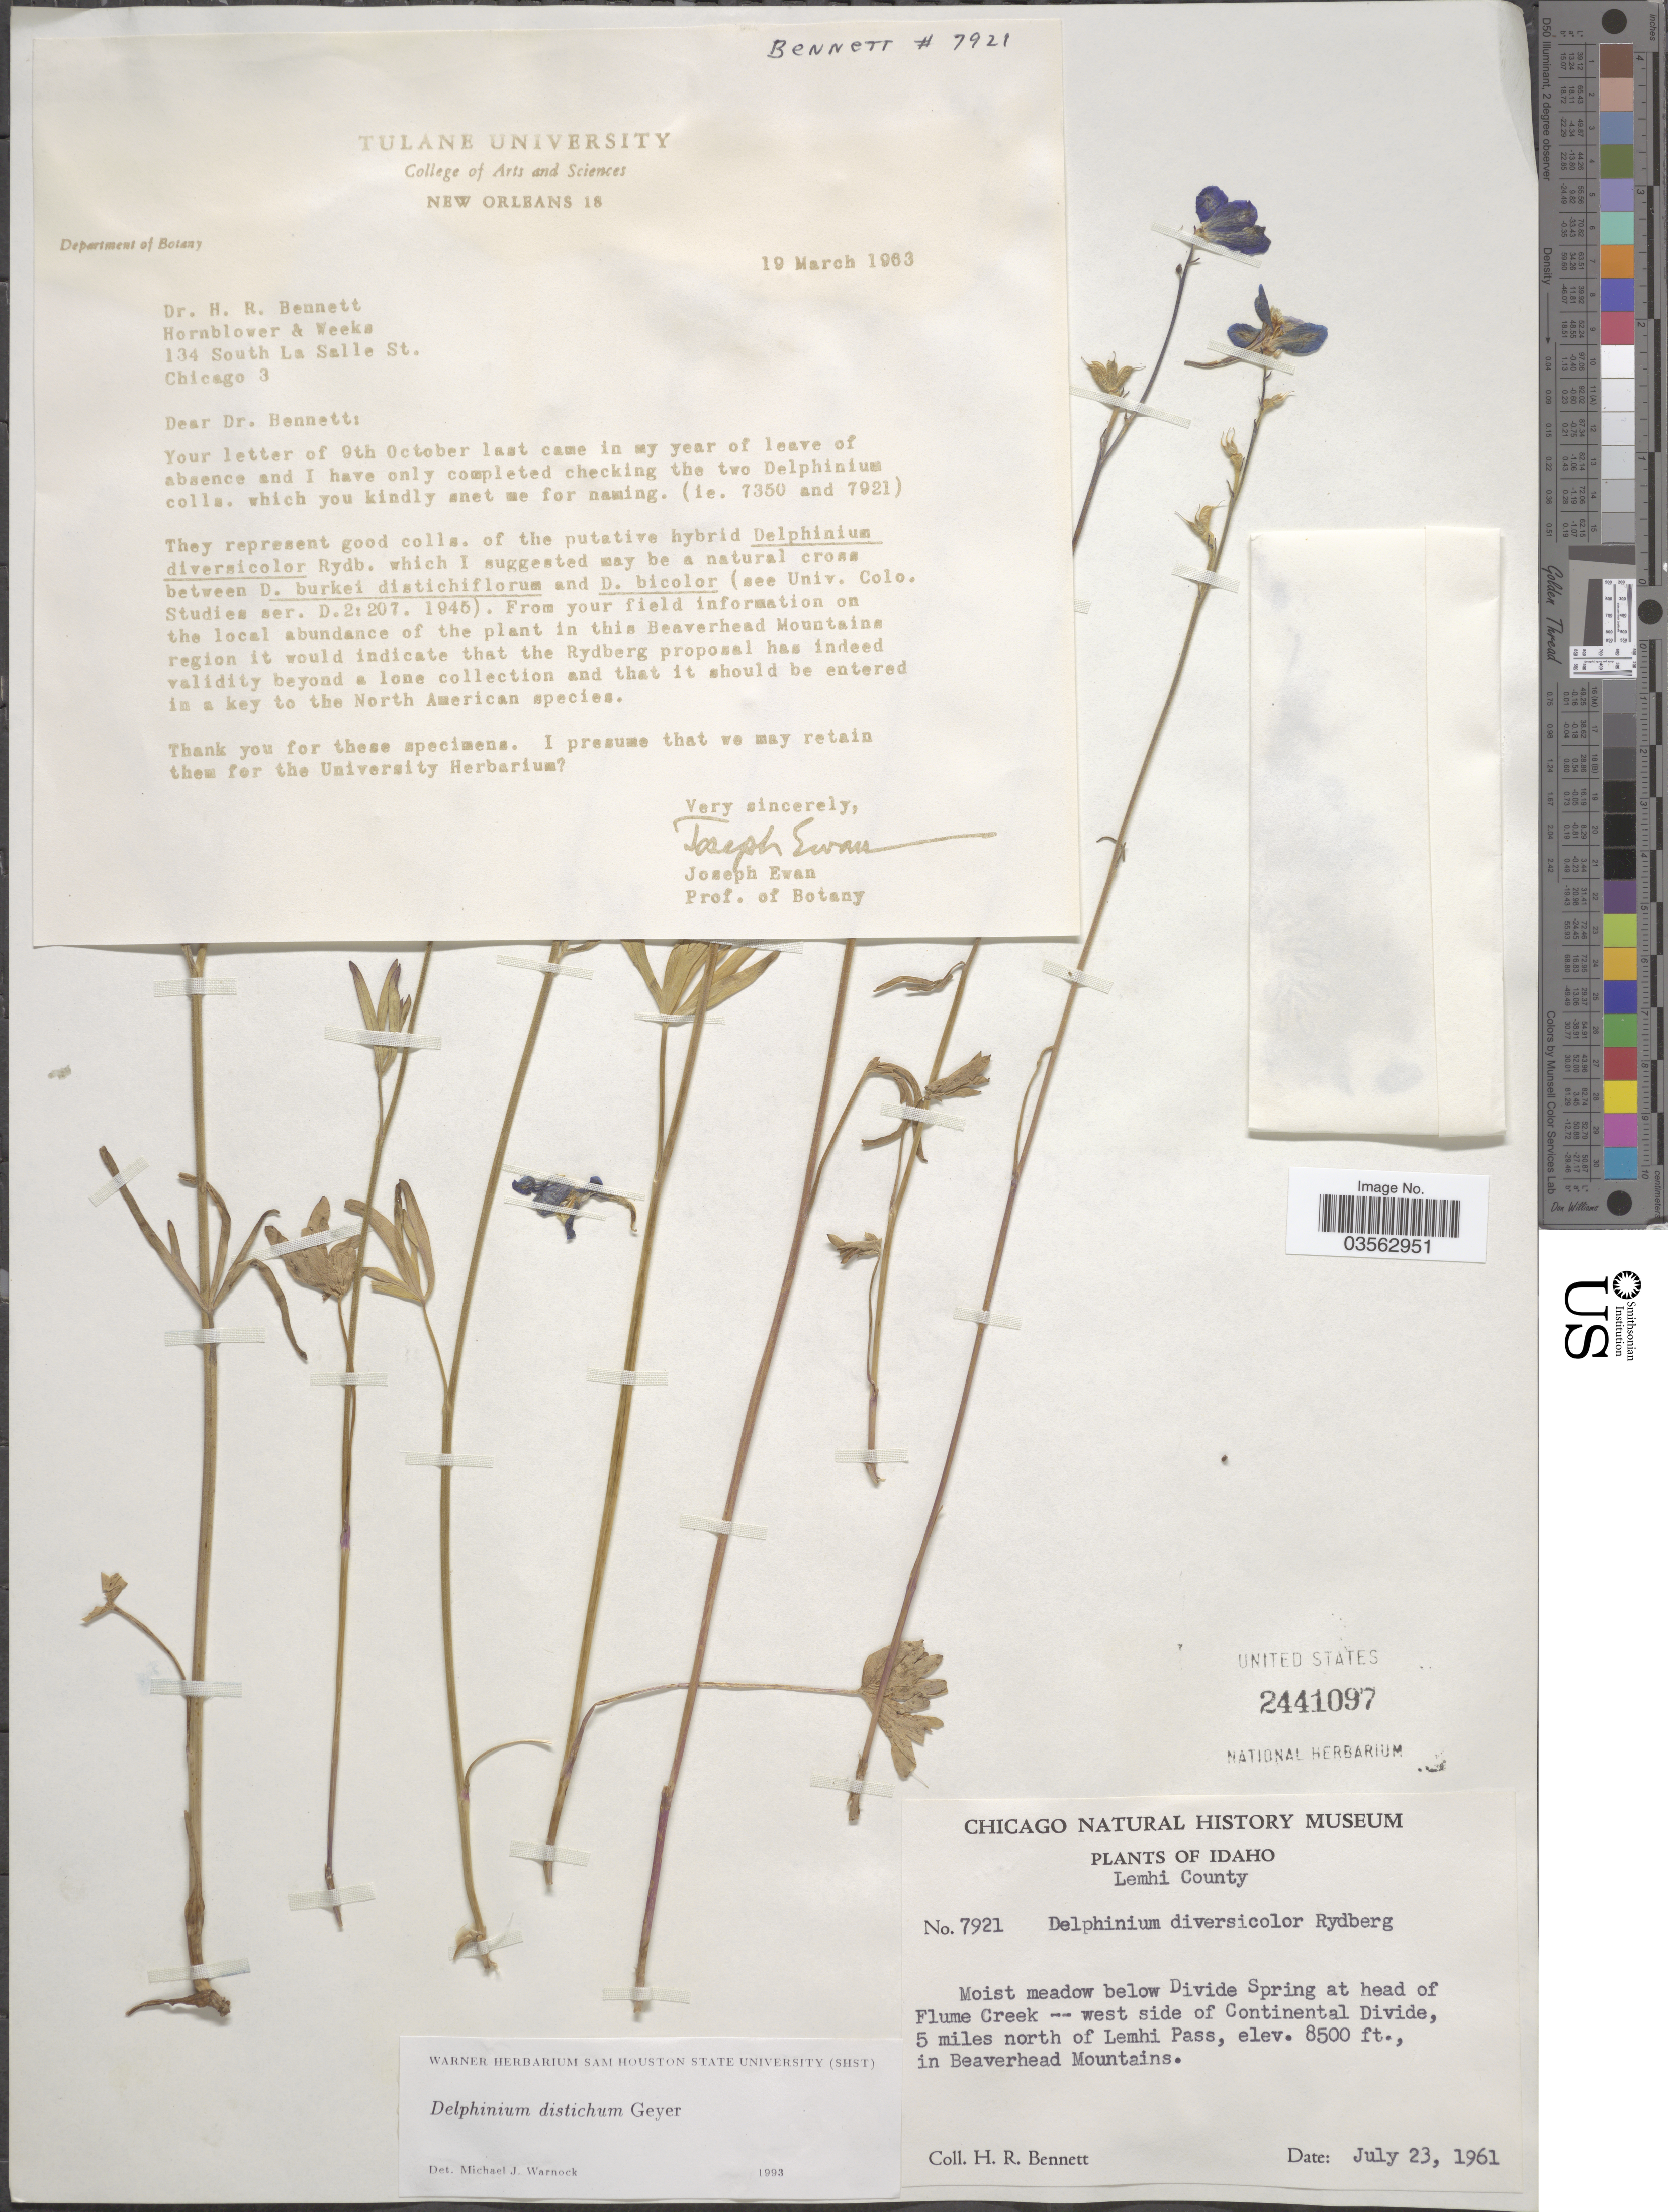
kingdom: Plantae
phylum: Tracheophyta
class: Magnoliopsida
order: Ranunculales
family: Ranunculaceae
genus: Delphinium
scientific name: Delphinium distichum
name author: Geyer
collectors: H. R. Bennett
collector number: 7921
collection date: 1961-07-23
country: United States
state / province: Idaho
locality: Lemhi County. Moist meadow along Divide Spring at head of Flume Creek -- west side of Continental Divide, 5 miles north of Lemhi Pass, in Beaverhead Mountains.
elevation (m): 2591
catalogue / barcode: US 2441097